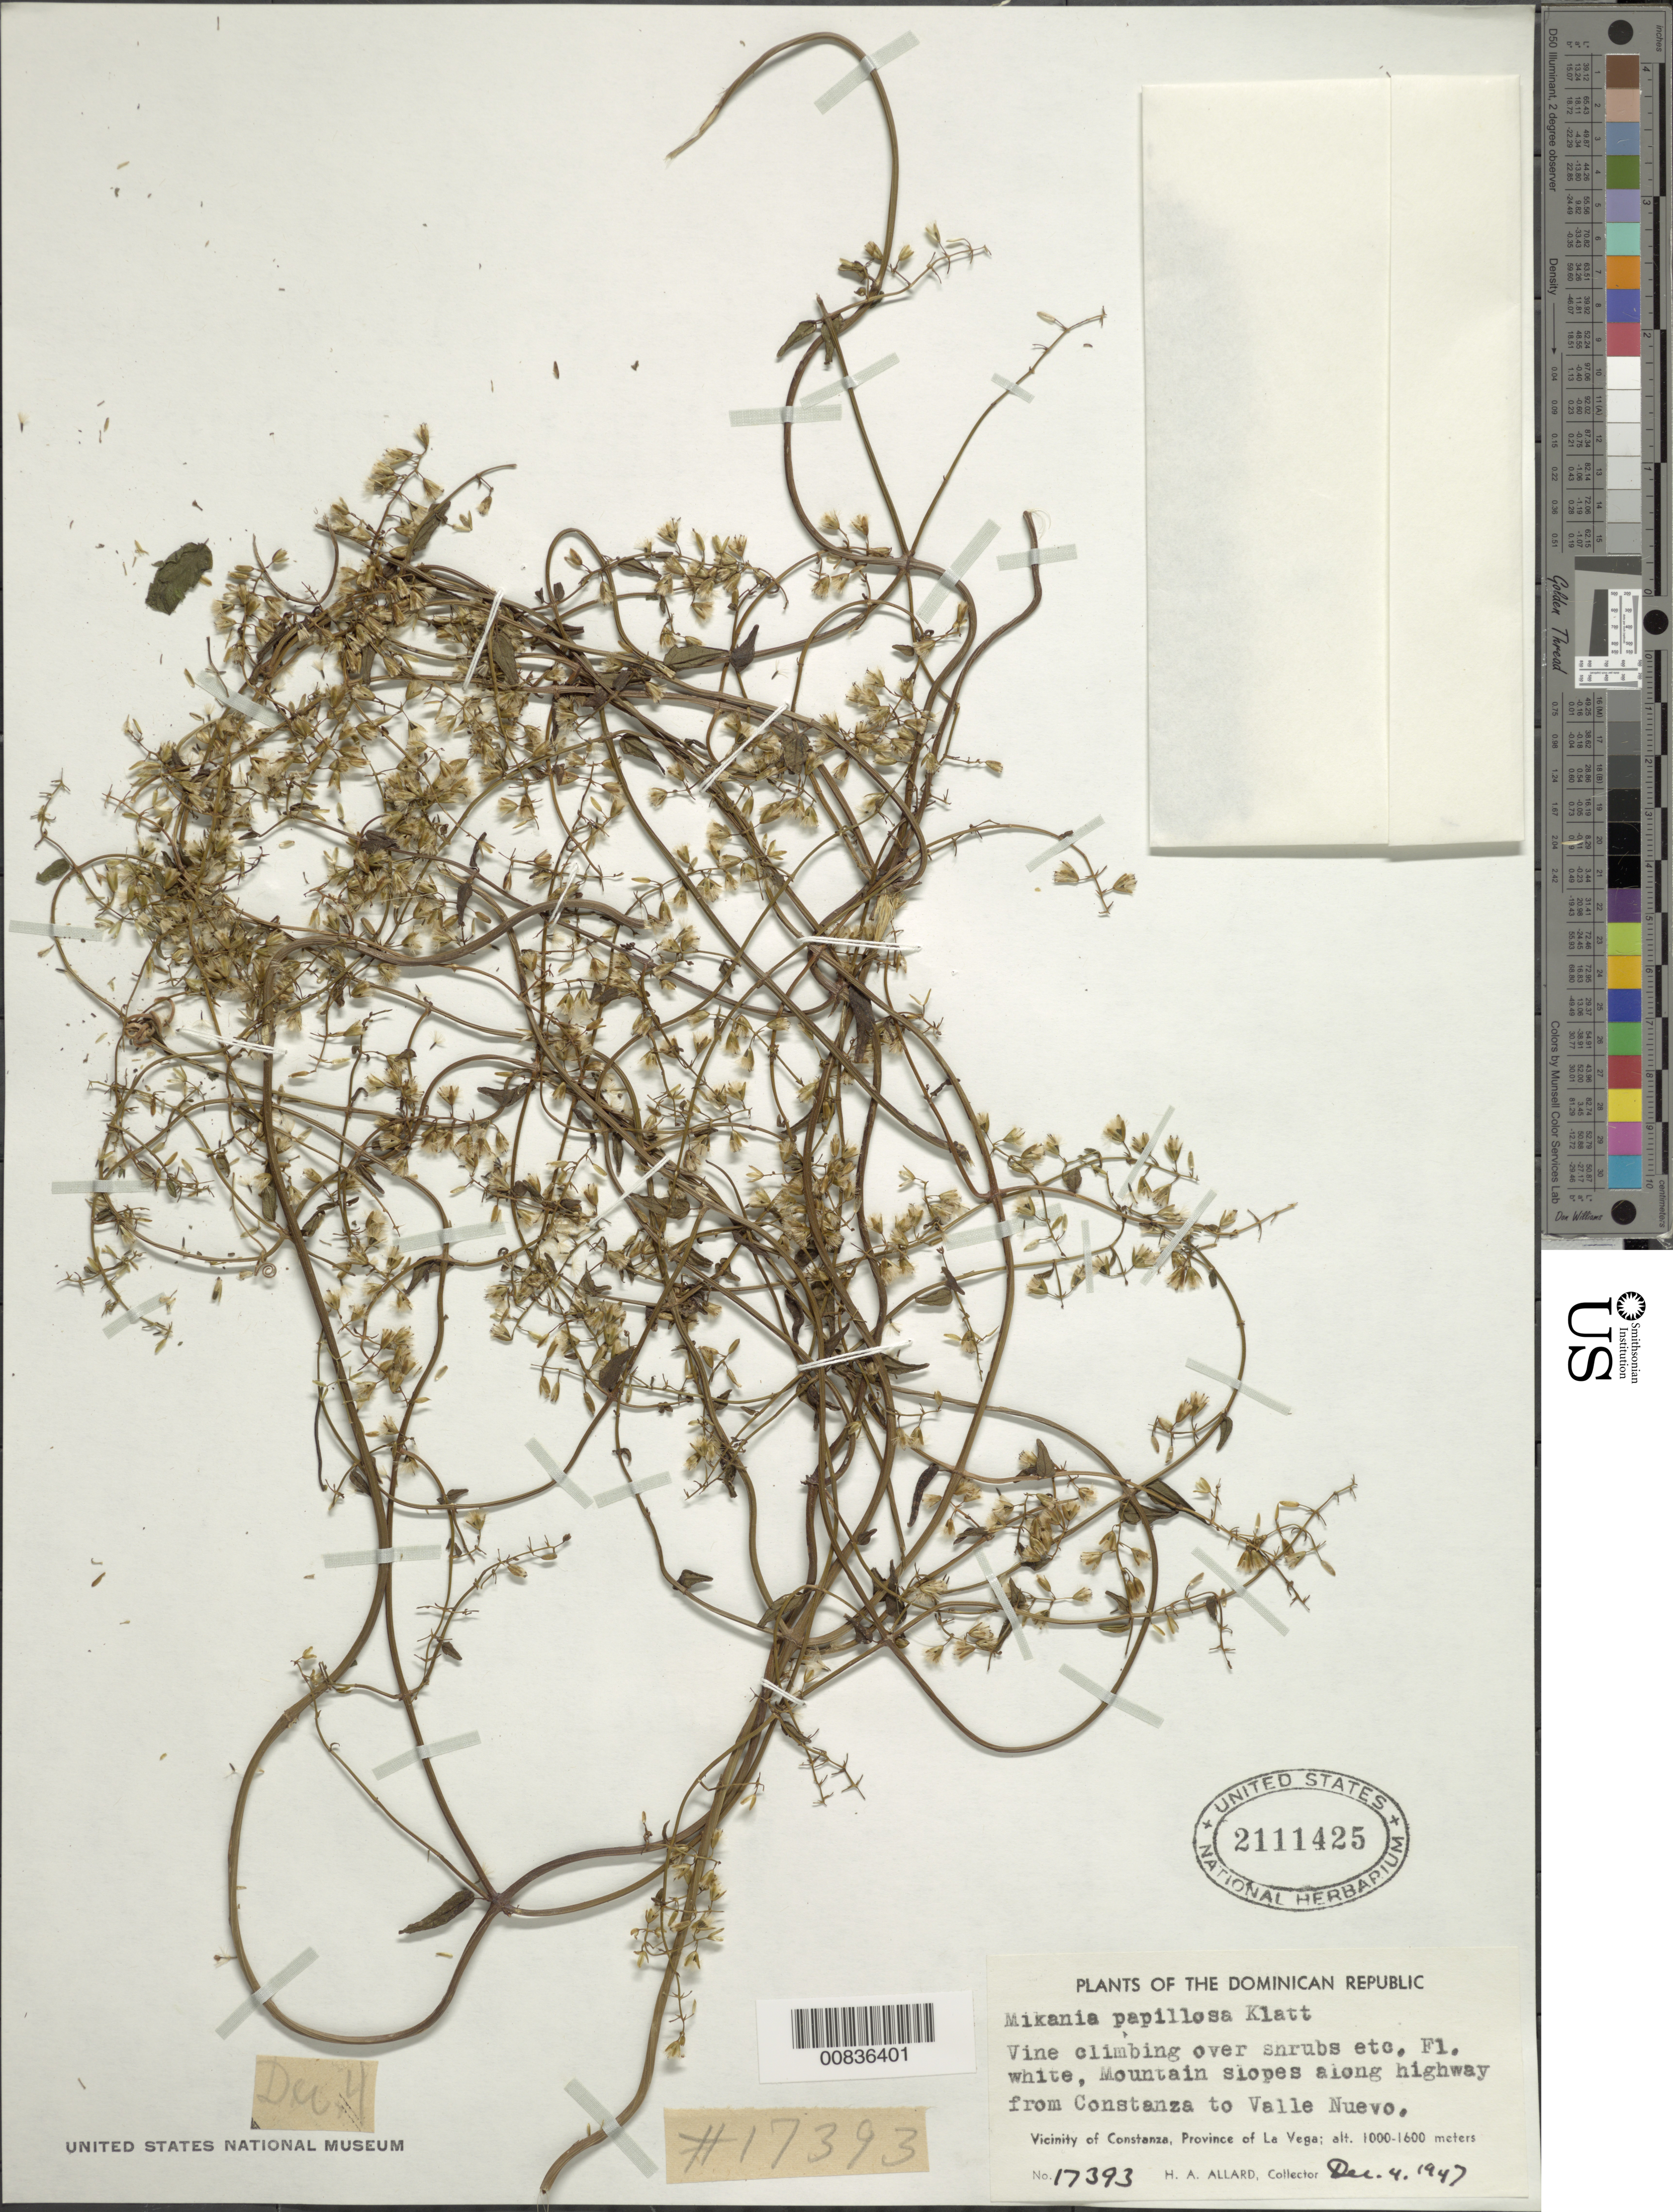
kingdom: Plantae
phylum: Tracheophyta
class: Magnoliopsida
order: Asterales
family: Asteraceae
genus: Mikania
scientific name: Mikania papillosa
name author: Klatt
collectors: H. A. Allard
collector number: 17393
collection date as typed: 04 Dec 1947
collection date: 1947-12-04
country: Dominican Republic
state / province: La Vega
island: Hispaniola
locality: Vicinity of Constanza, along highway from Constanza to Valle Nuevo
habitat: Climbing over shrubs, etc on mountain slopes along highway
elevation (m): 1000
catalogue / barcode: US 2111425